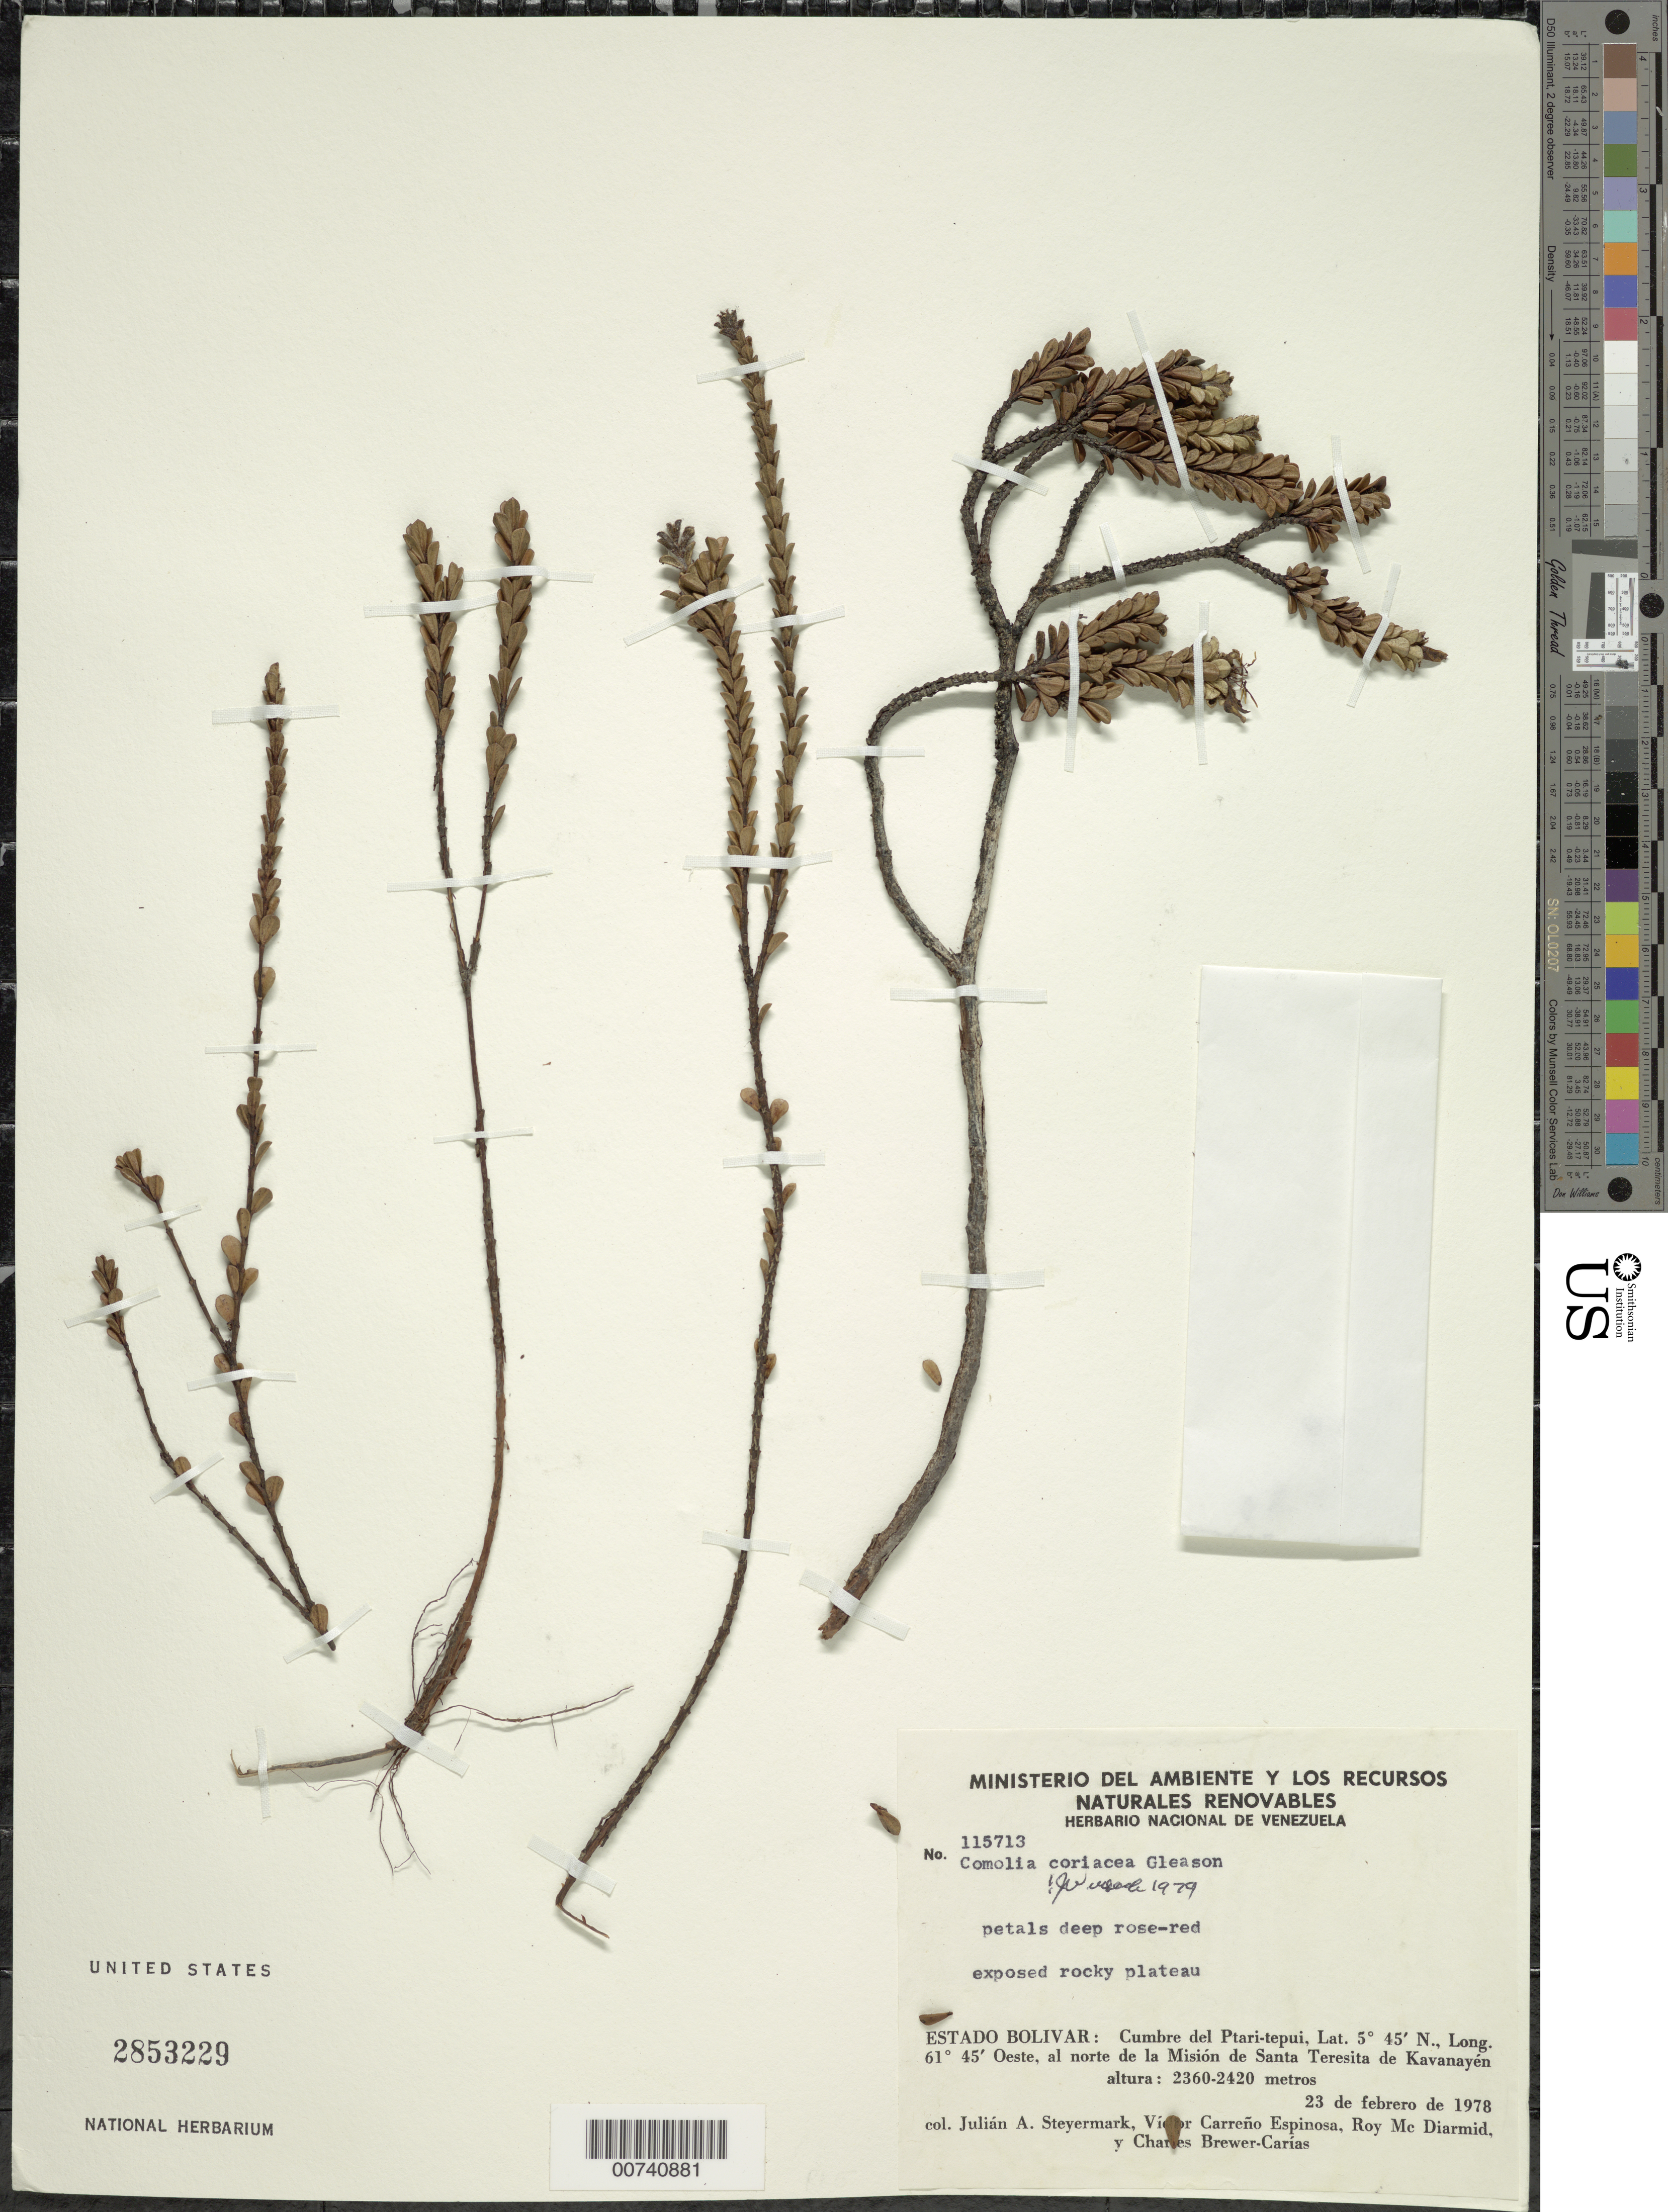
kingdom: Plantae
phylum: Tracheophyta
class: Magnoliopsida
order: Myrtales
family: Melastomataceae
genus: Comoliopsis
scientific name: Comoliopsis coriacea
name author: (Gleason) M.J. Rocha & P.J.F. Guim.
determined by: Nunes da Silva, Diego, (RB), Jardim Botanico do Rio de Janeiro - Herbario (BRAZIL)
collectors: J. Steyermark, V. Carreño E., R. Mc Diarmid & C. Brewer-Carias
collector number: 115713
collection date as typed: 23-Feb-78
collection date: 1978-02-23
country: Venezuela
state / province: Bolívar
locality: Ptari-tepuí, cumbre, N of Mision Santa Teresita de Kavanayen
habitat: Exposed rocky plateau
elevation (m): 2360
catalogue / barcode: US 2853229